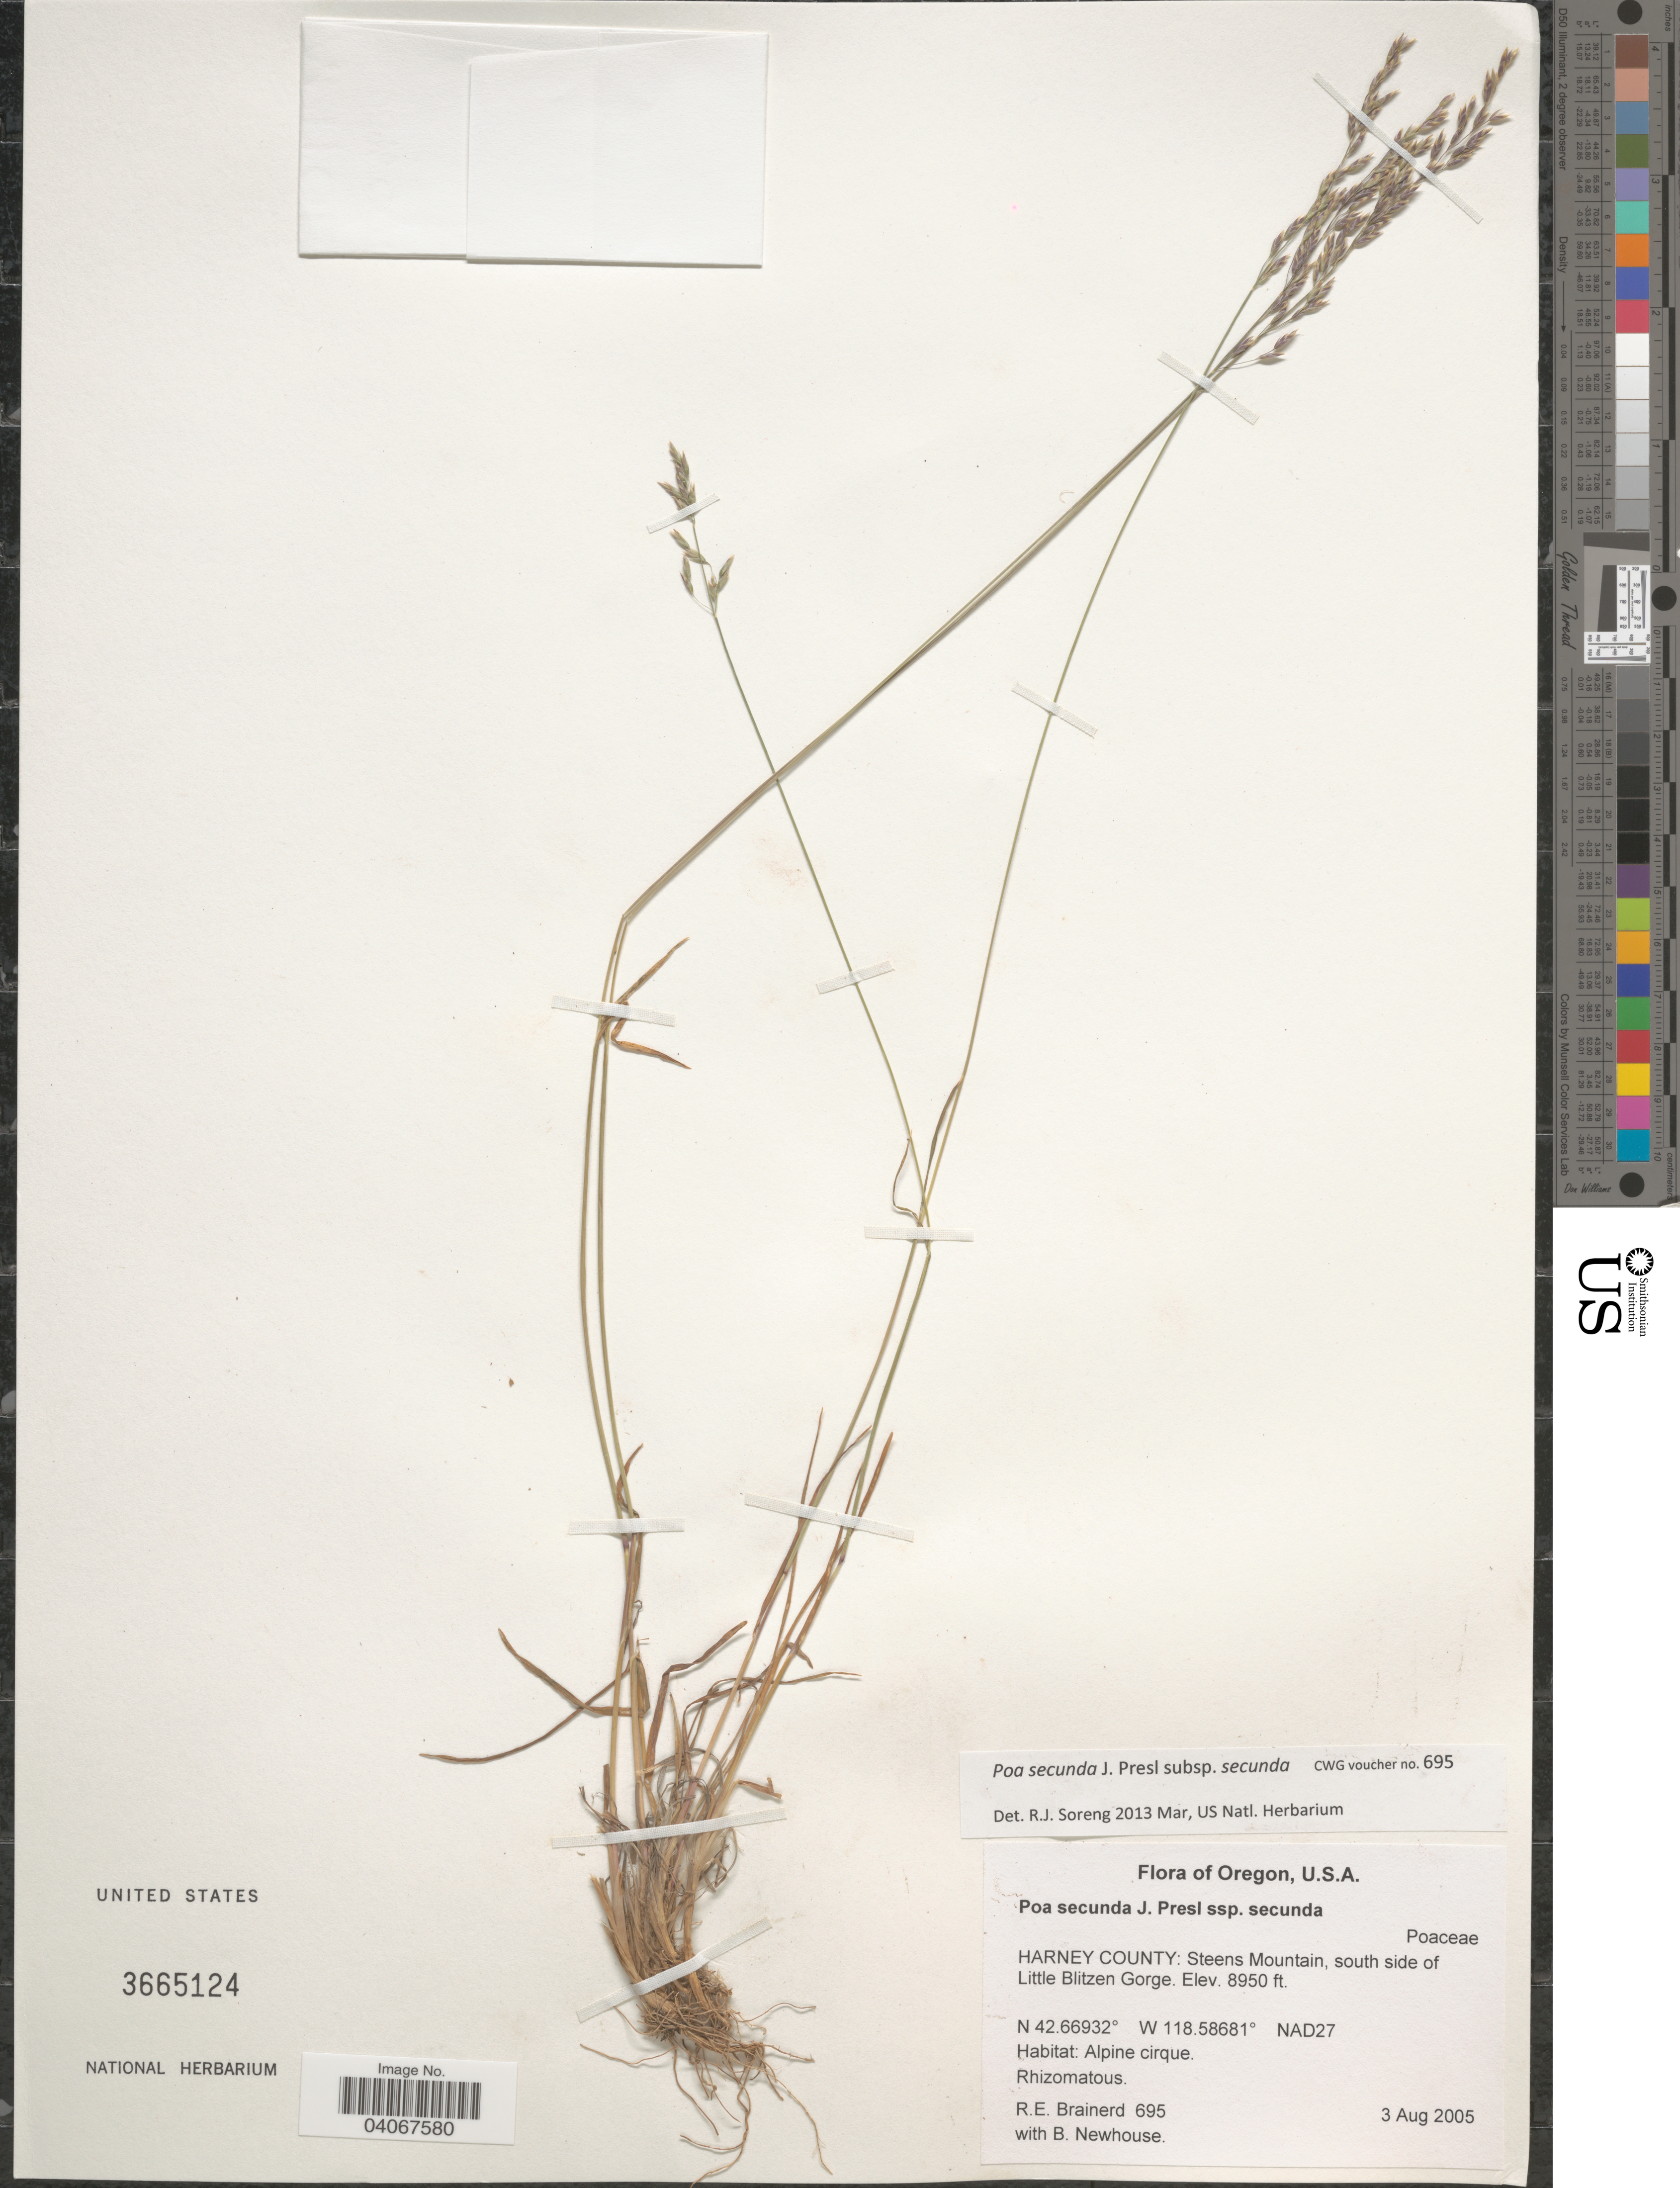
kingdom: Plantae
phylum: Tracheophyta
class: Liliopsida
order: Poales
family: Poaceae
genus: Poa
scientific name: Poa secunda subsp. secunda var. secunda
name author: J. Presl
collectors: R. Brainerd & B. Newhouse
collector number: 695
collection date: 2005-08-03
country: United States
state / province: Oregon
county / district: Harney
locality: Harney County: Steens Mountain, south side of Little Blitzen Gorge. NAD27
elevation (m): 2728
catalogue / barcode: US 3665124